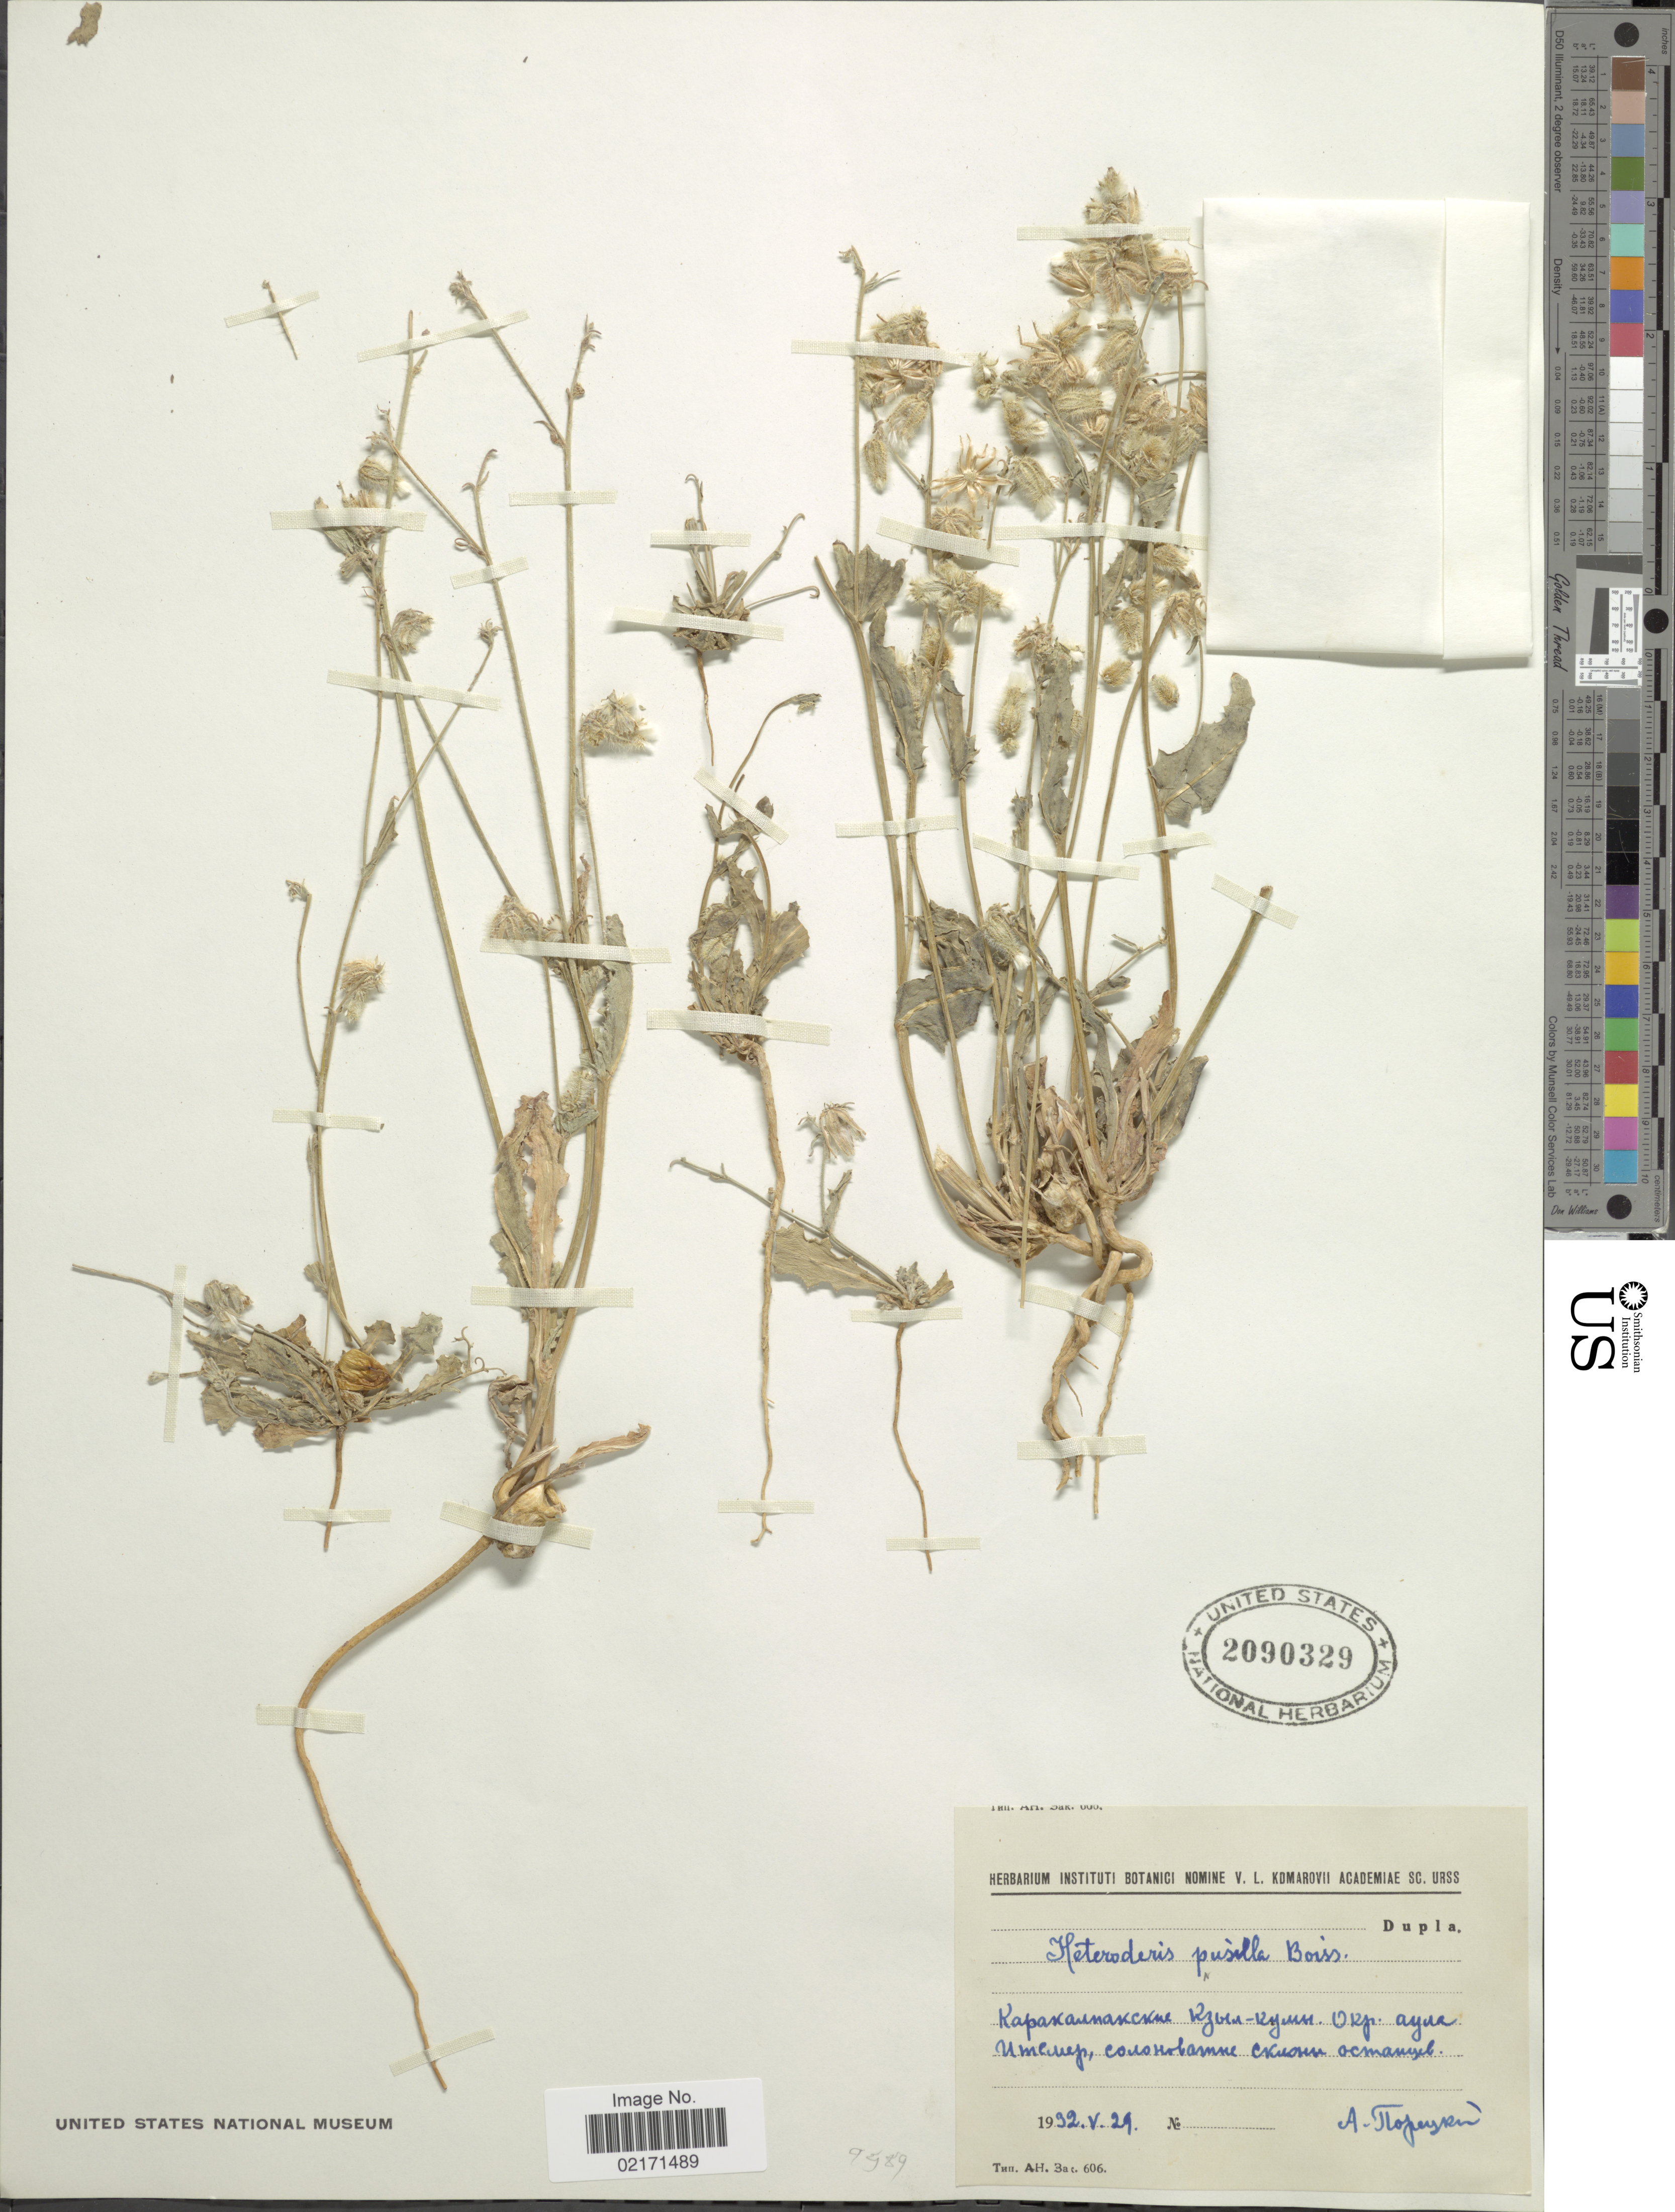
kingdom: Plantae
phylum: Tracheophyta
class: Magnoliopsida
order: Asterales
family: Asteraceae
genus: Heteroderis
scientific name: Heteroderis pusilla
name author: (Boiss.) Boiss.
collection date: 1932-05-29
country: Uzbekistan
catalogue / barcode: US 2090329